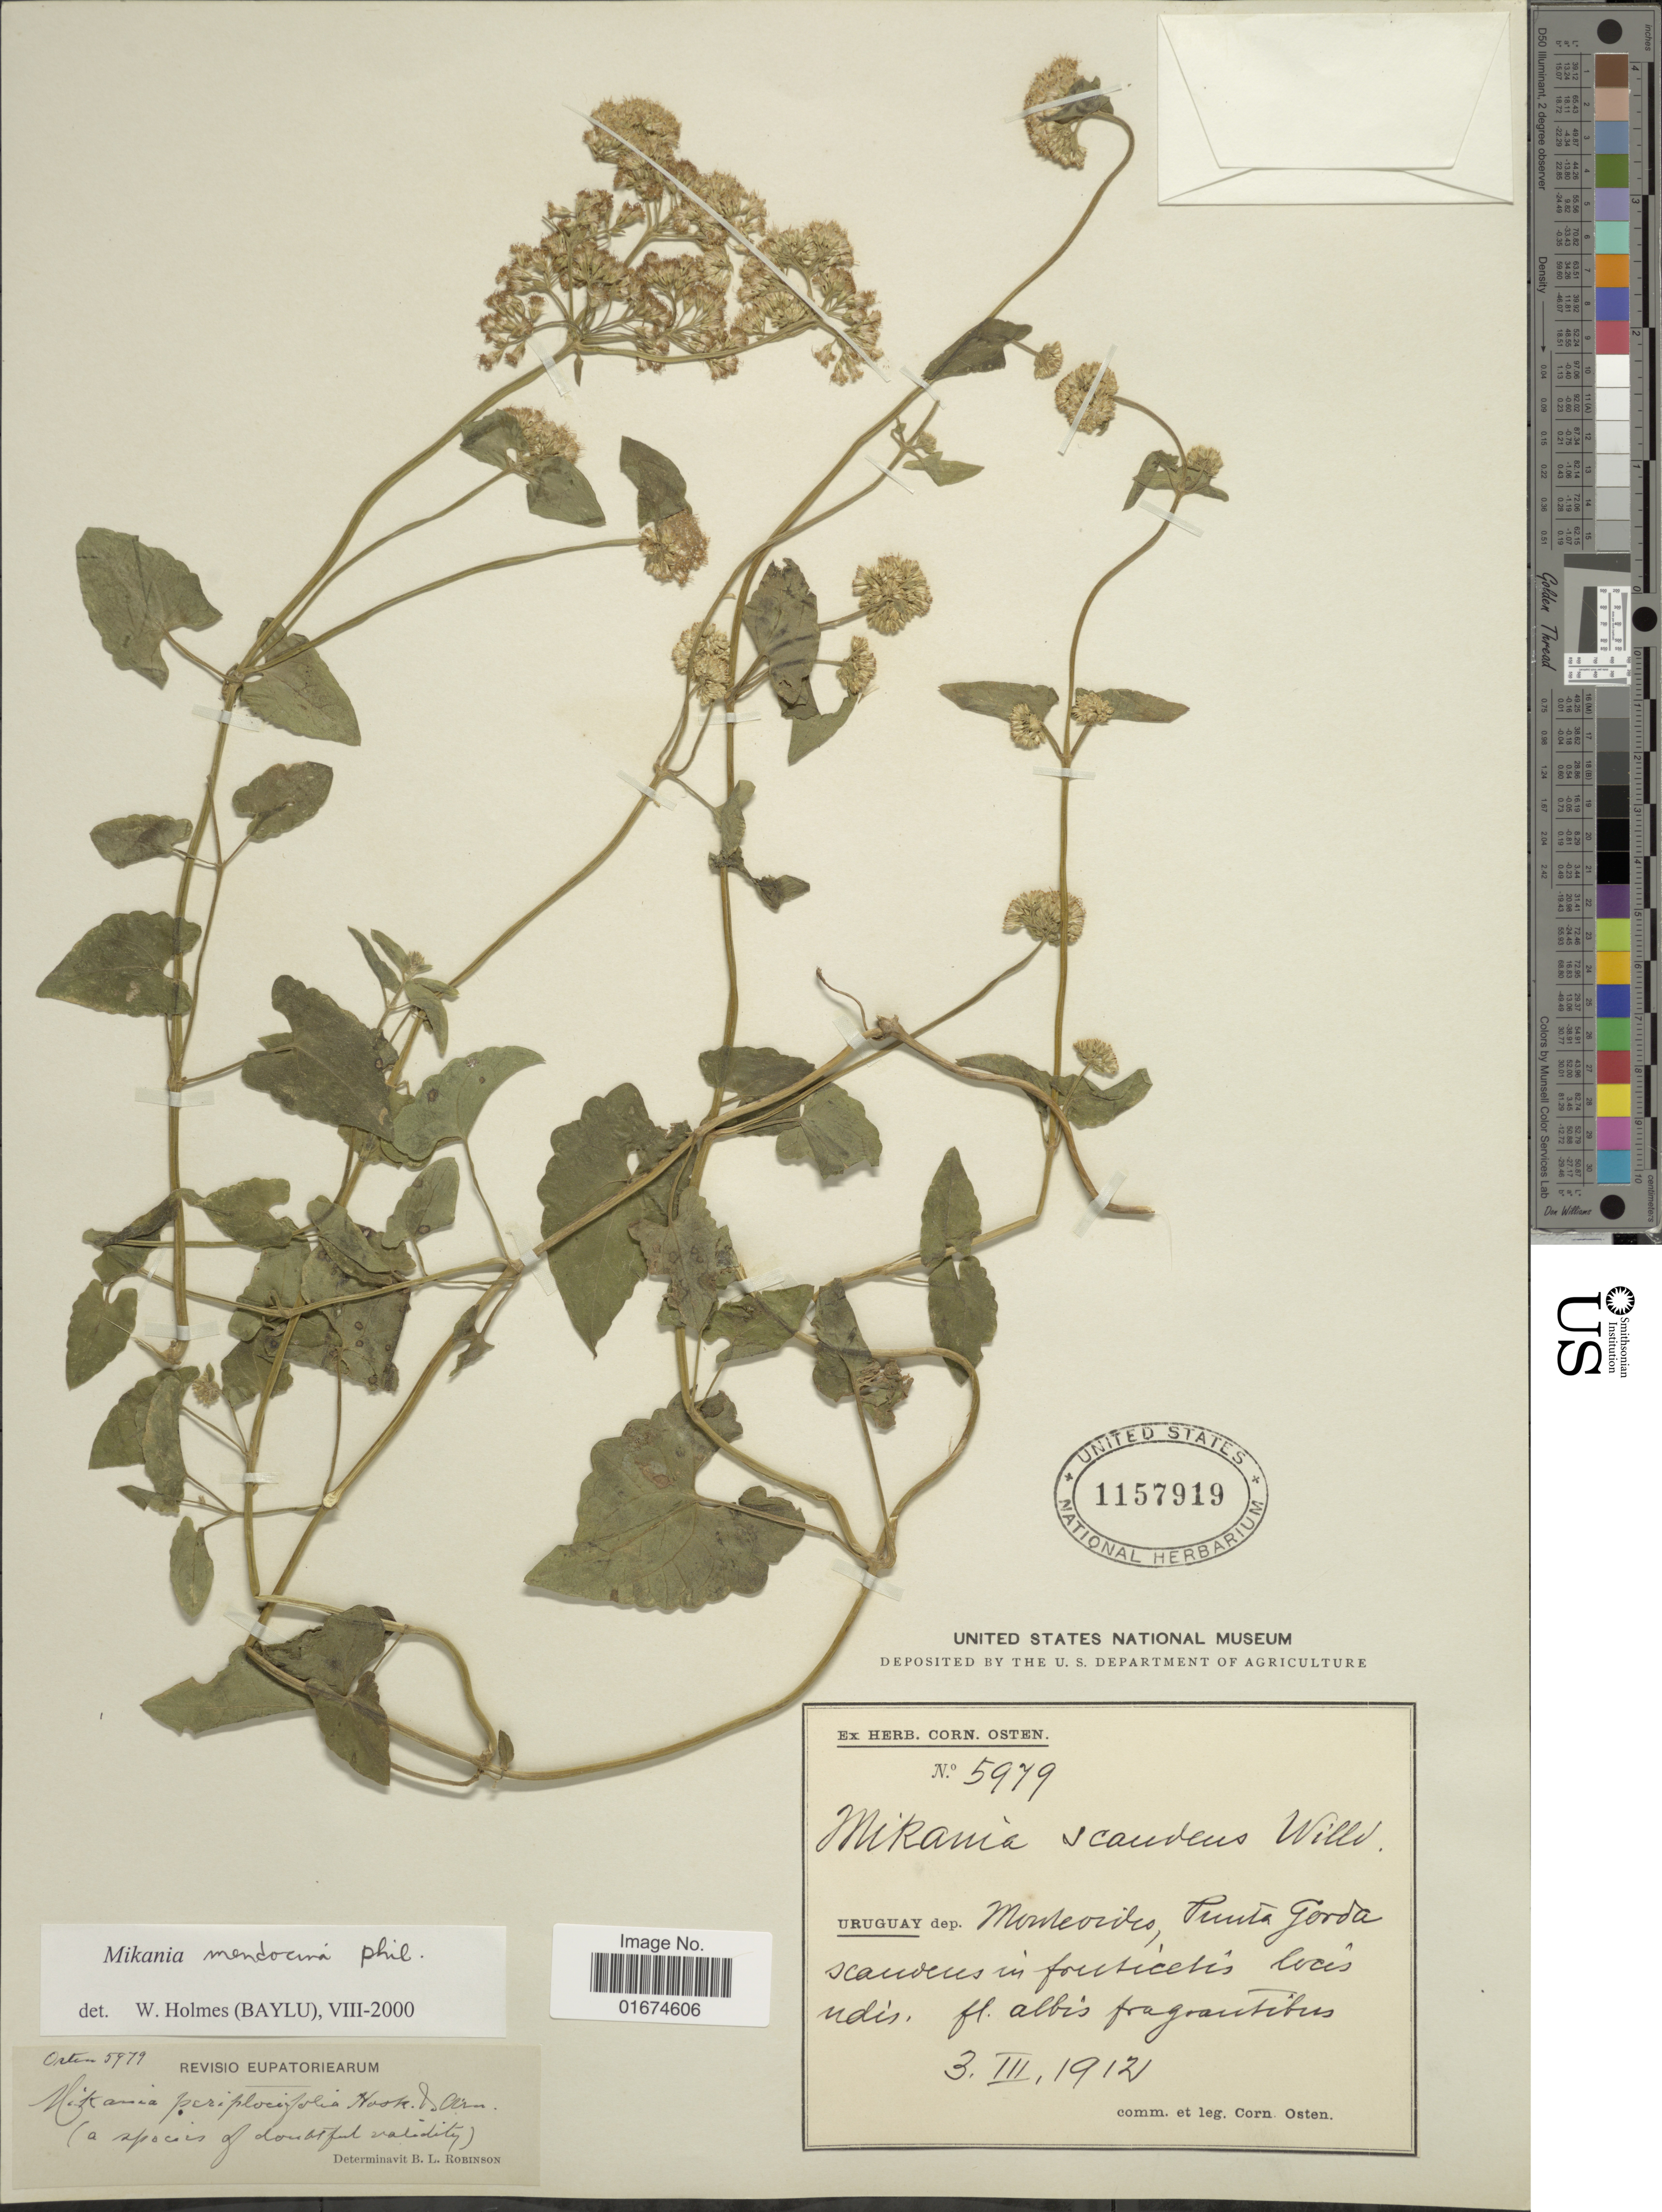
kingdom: Plantae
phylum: Tracheophyta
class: Magnoliopsida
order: Asterales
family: Asteraceae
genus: Mikania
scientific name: Mikania mendocina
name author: Phil.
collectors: C. Osten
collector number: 5979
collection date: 1912-03-03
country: Uruguay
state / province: Montevideo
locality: Punta Gorda scandens in fruticetis locis udis, fl. albis fragantibus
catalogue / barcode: US 1157919